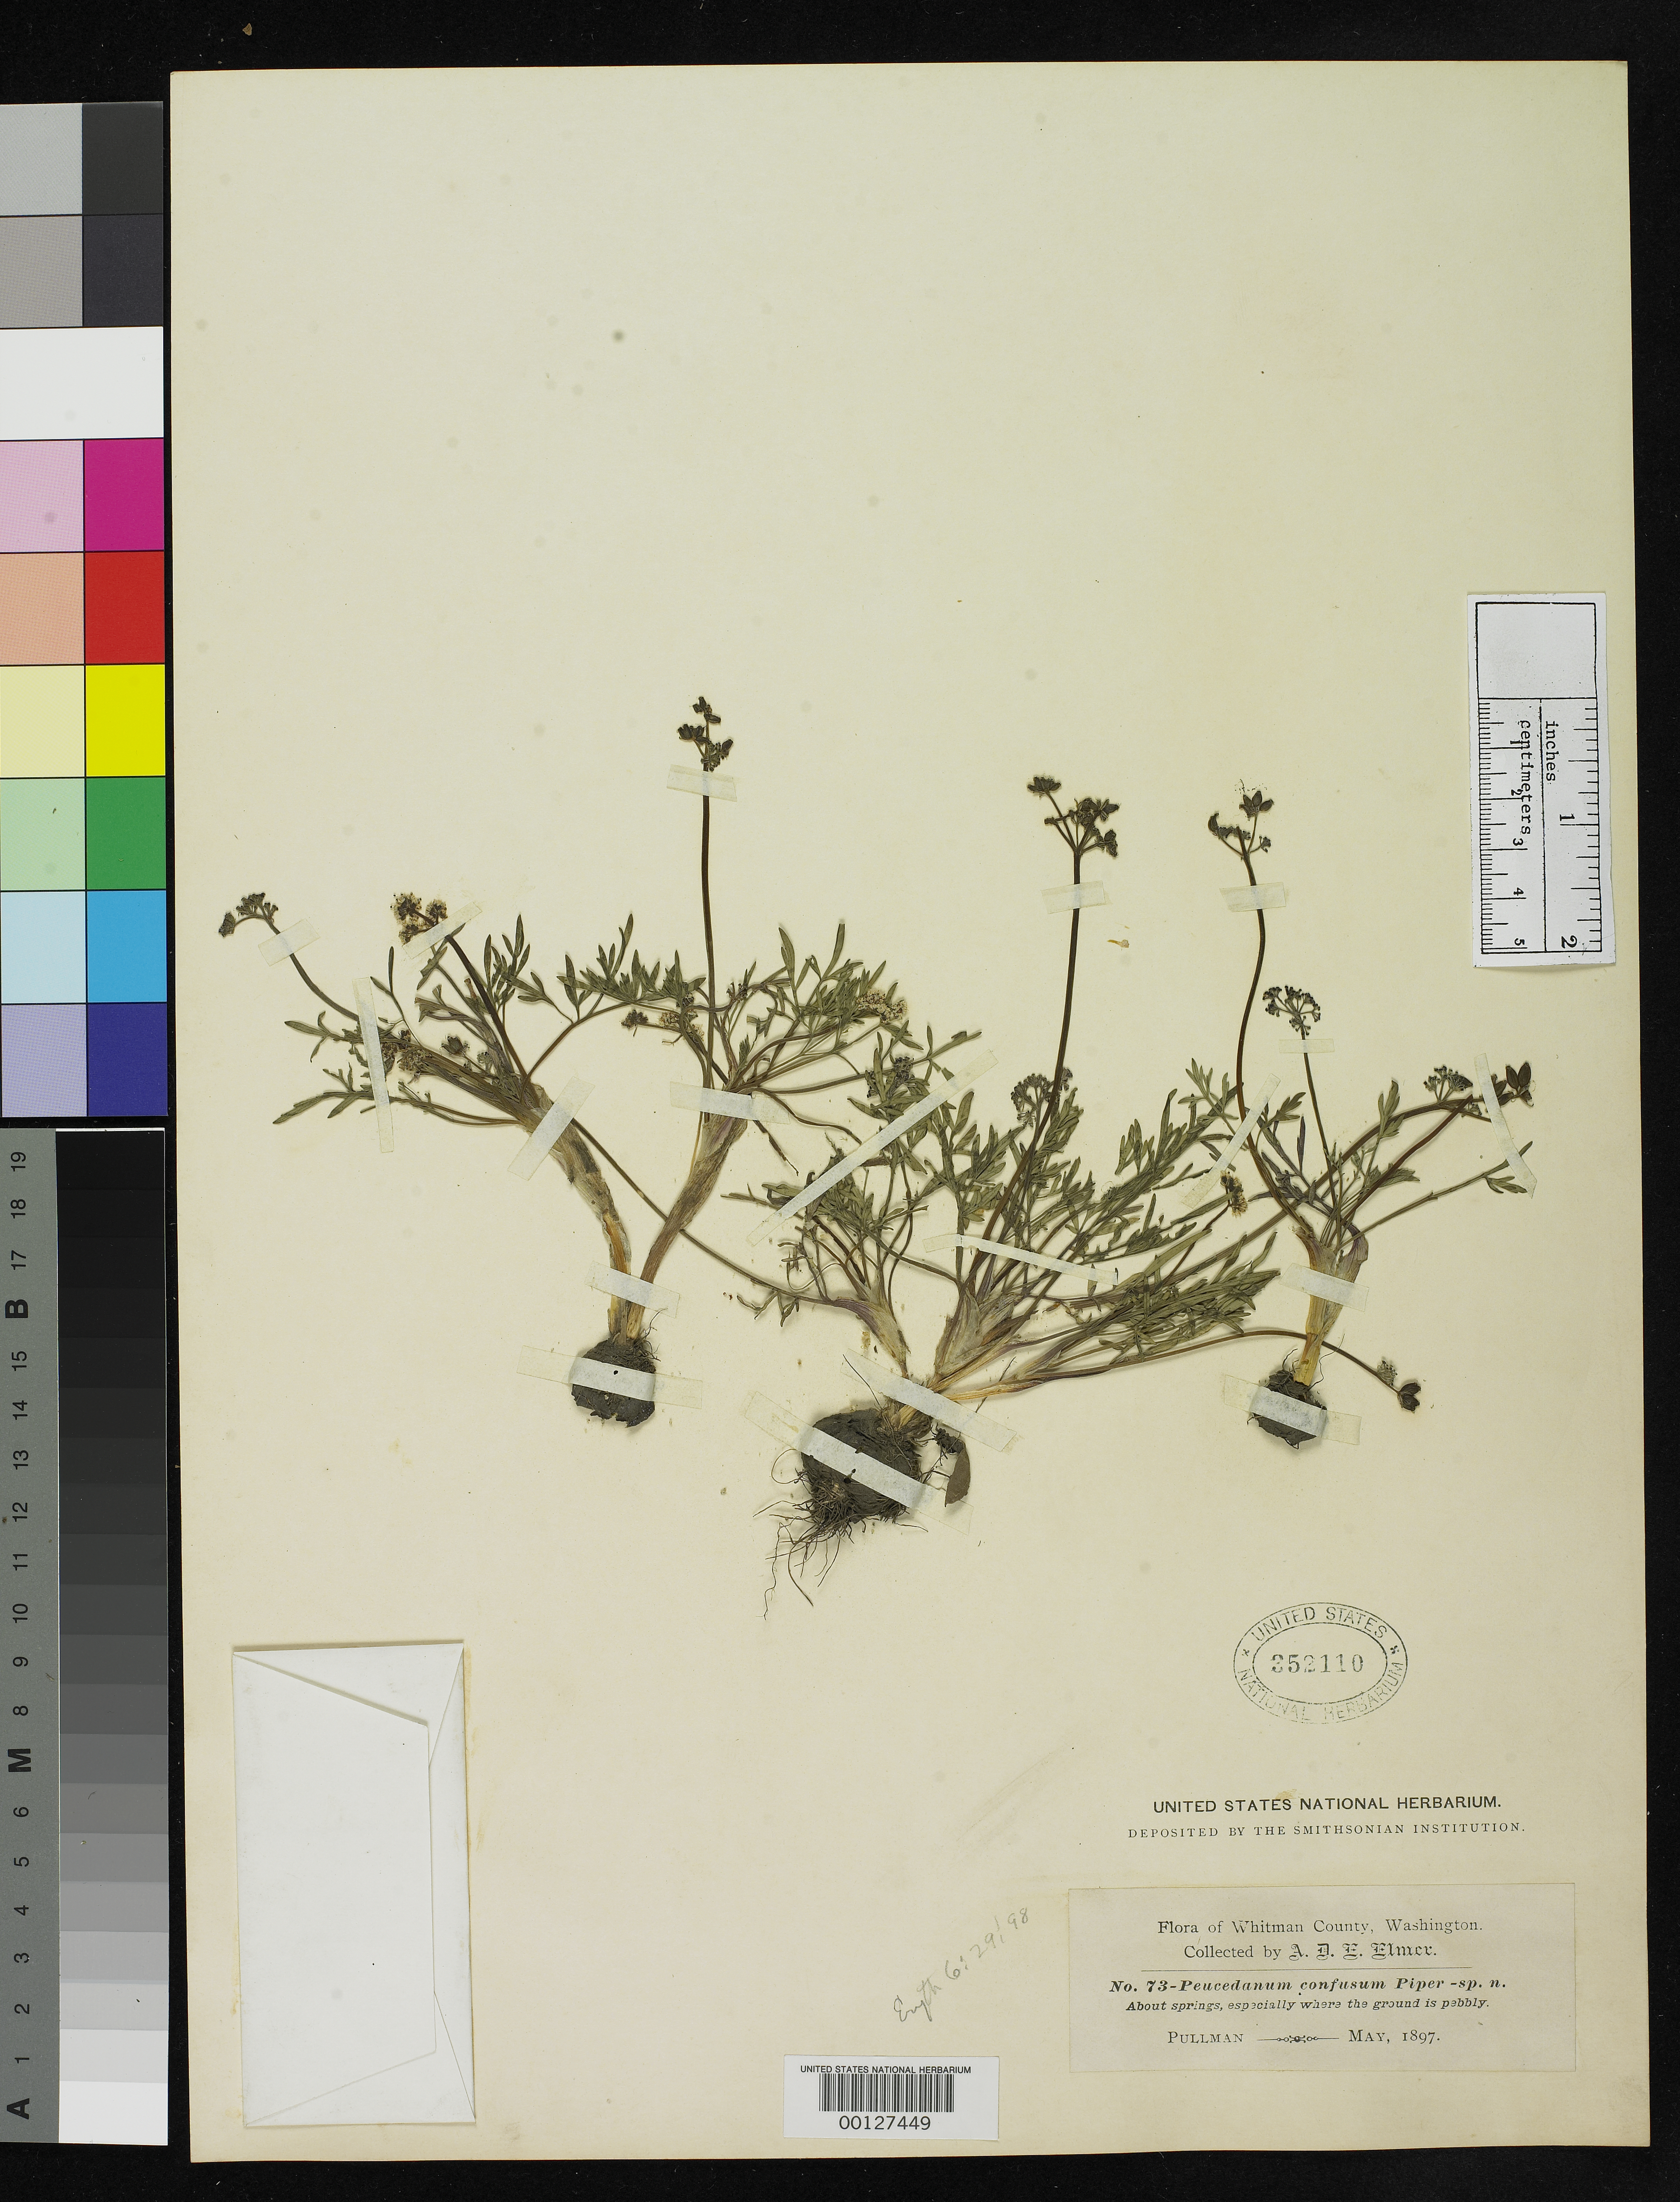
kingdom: Plantae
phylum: Tracheophyta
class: Magnoliopsida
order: Apiales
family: Apiaceae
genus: Peucedanum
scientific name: Peucedanum confusum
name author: Piper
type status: Type Collection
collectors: A. D. E. Elmer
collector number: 73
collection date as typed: May 1897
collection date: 1897-05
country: United States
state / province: Washington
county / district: Whitman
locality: Pullman.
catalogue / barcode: US 352110